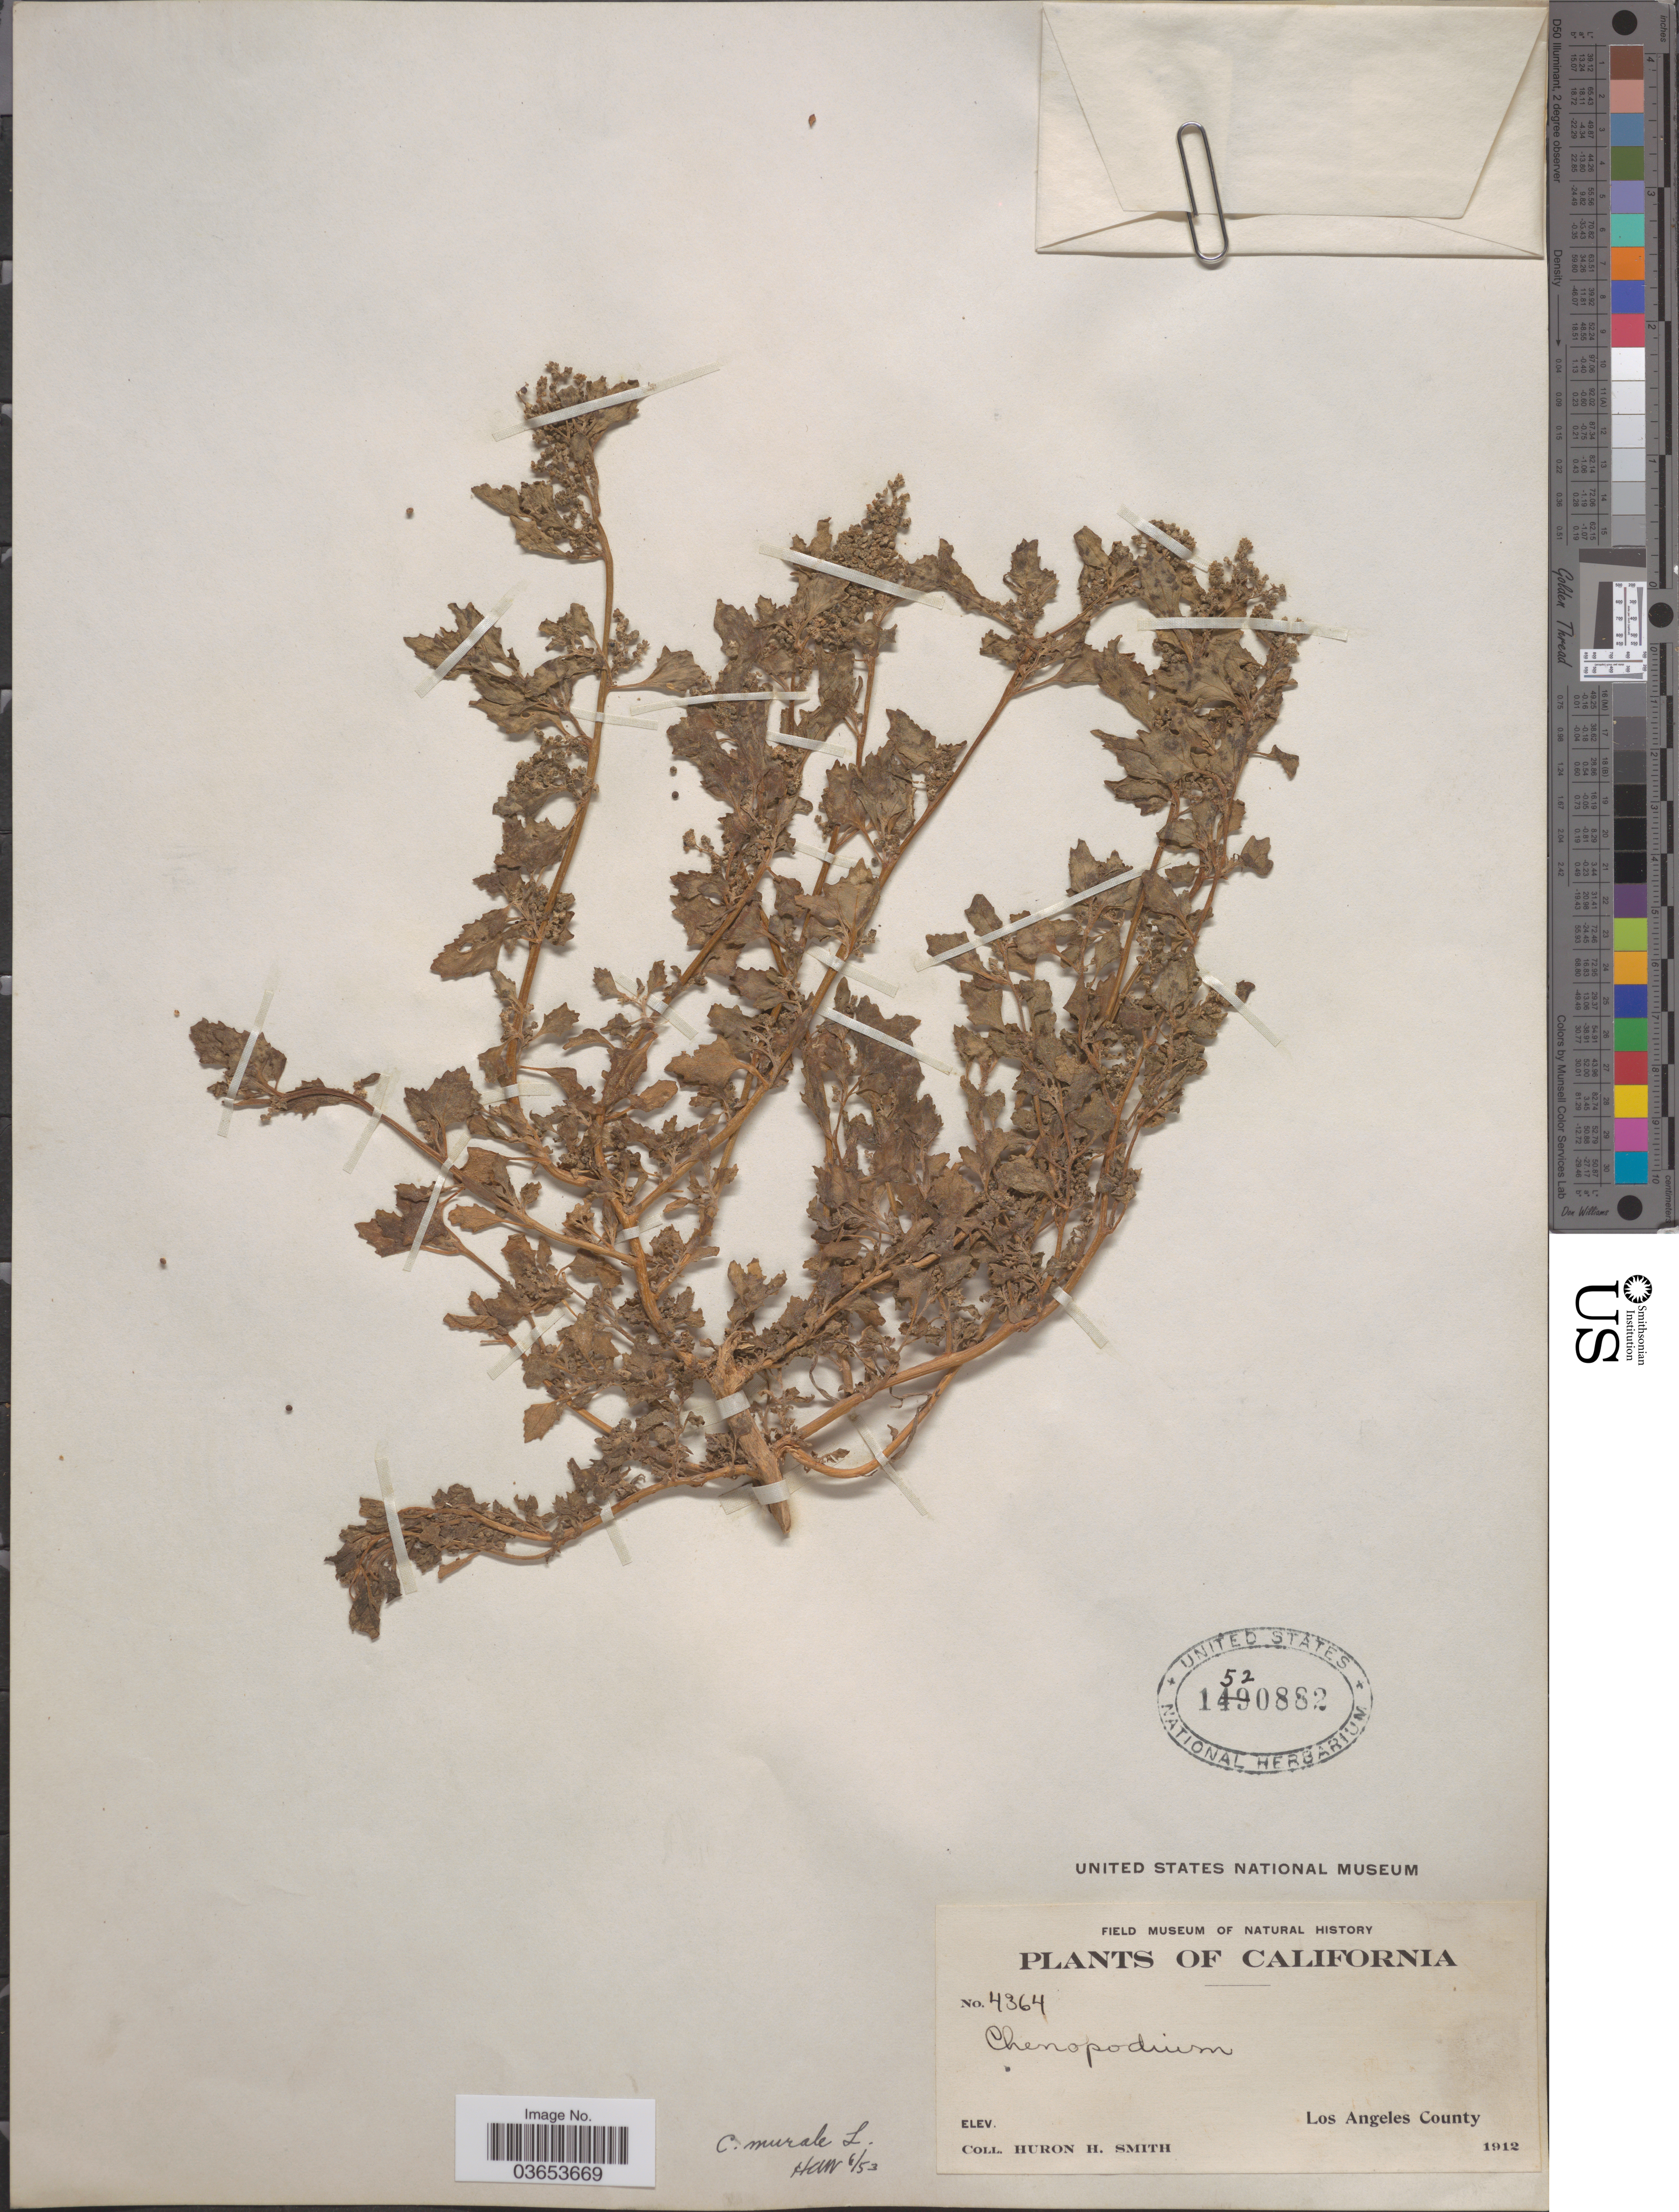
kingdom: Plantae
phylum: Tracheophyta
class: Magnoliopsida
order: Caryophyllales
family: Amaranthaceae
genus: Chenopodium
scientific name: Chenopodium murale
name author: L.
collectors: Huron H. Smith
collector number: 4364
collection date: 1912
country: United States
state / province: California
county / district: Los Angeles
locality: Los Angeles County.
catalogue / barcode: US 1520882